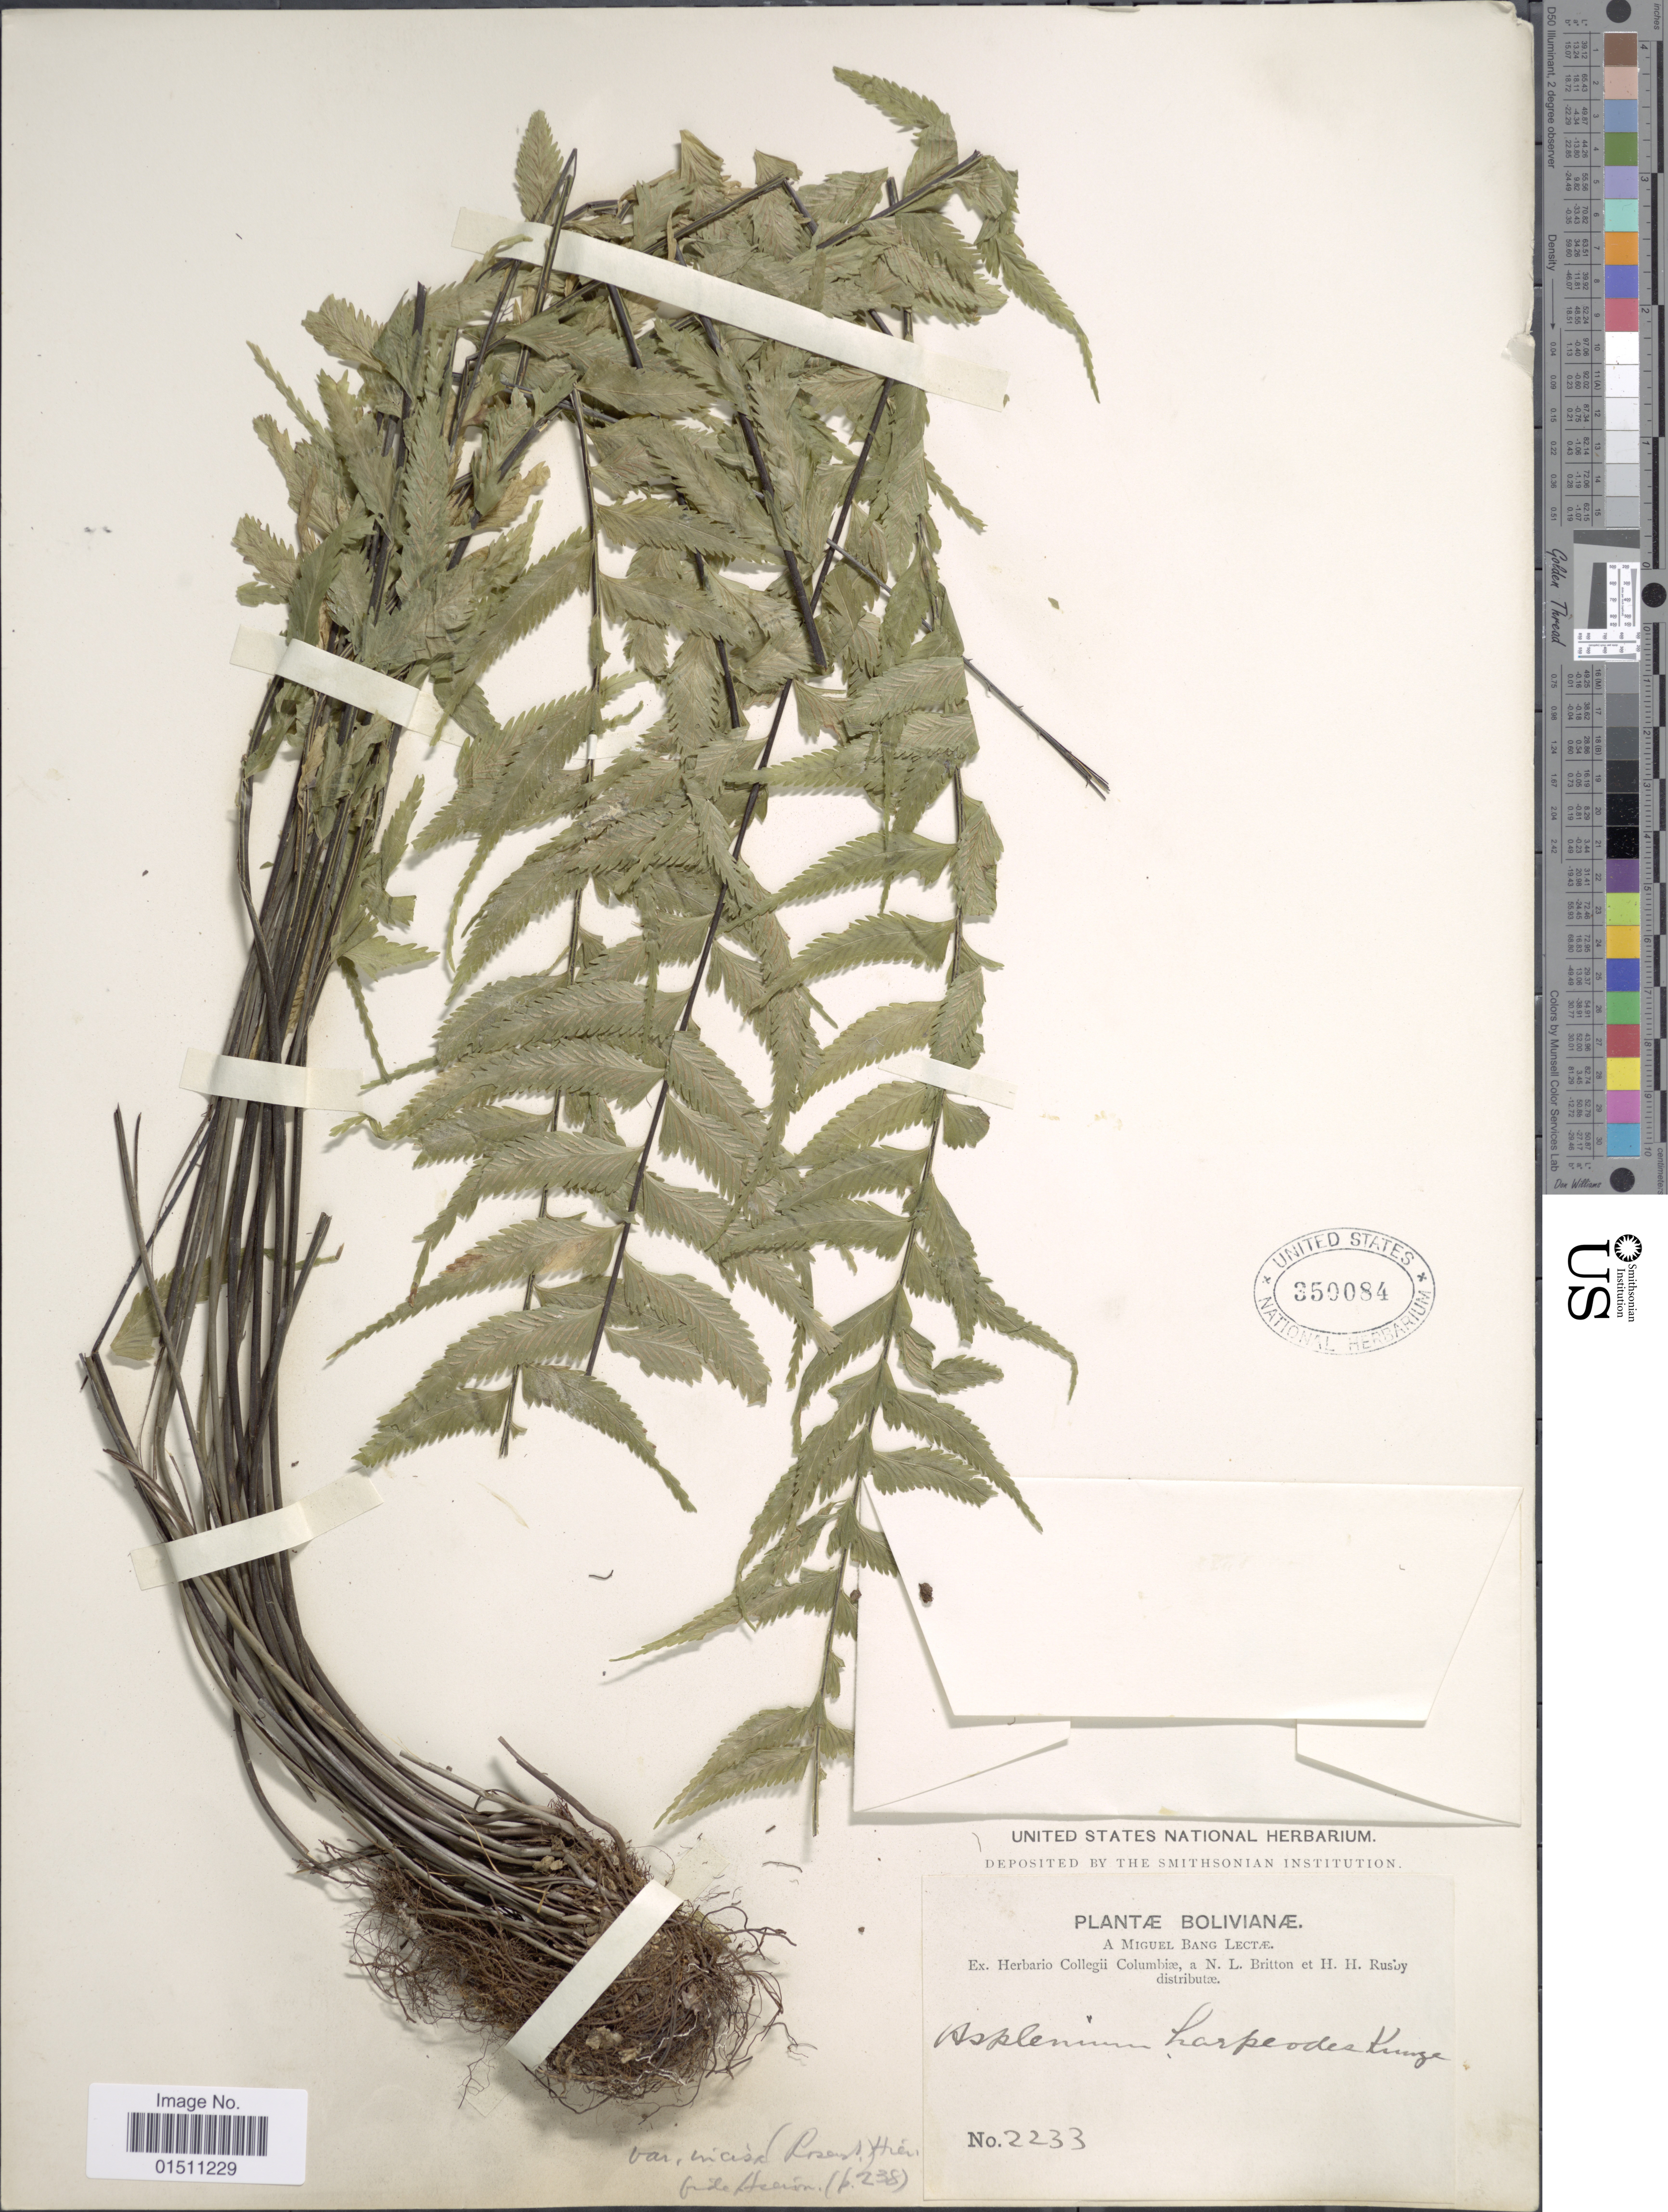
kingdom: Plantae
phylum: Tracheophyta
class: Polypodiopsida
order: Polypodiales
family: Aspleniaceae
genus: Asplenium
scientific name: Asplenium harpeodes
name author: Kunze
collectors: M. Bang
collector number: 2233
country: Bolivia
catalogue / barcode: US 350084